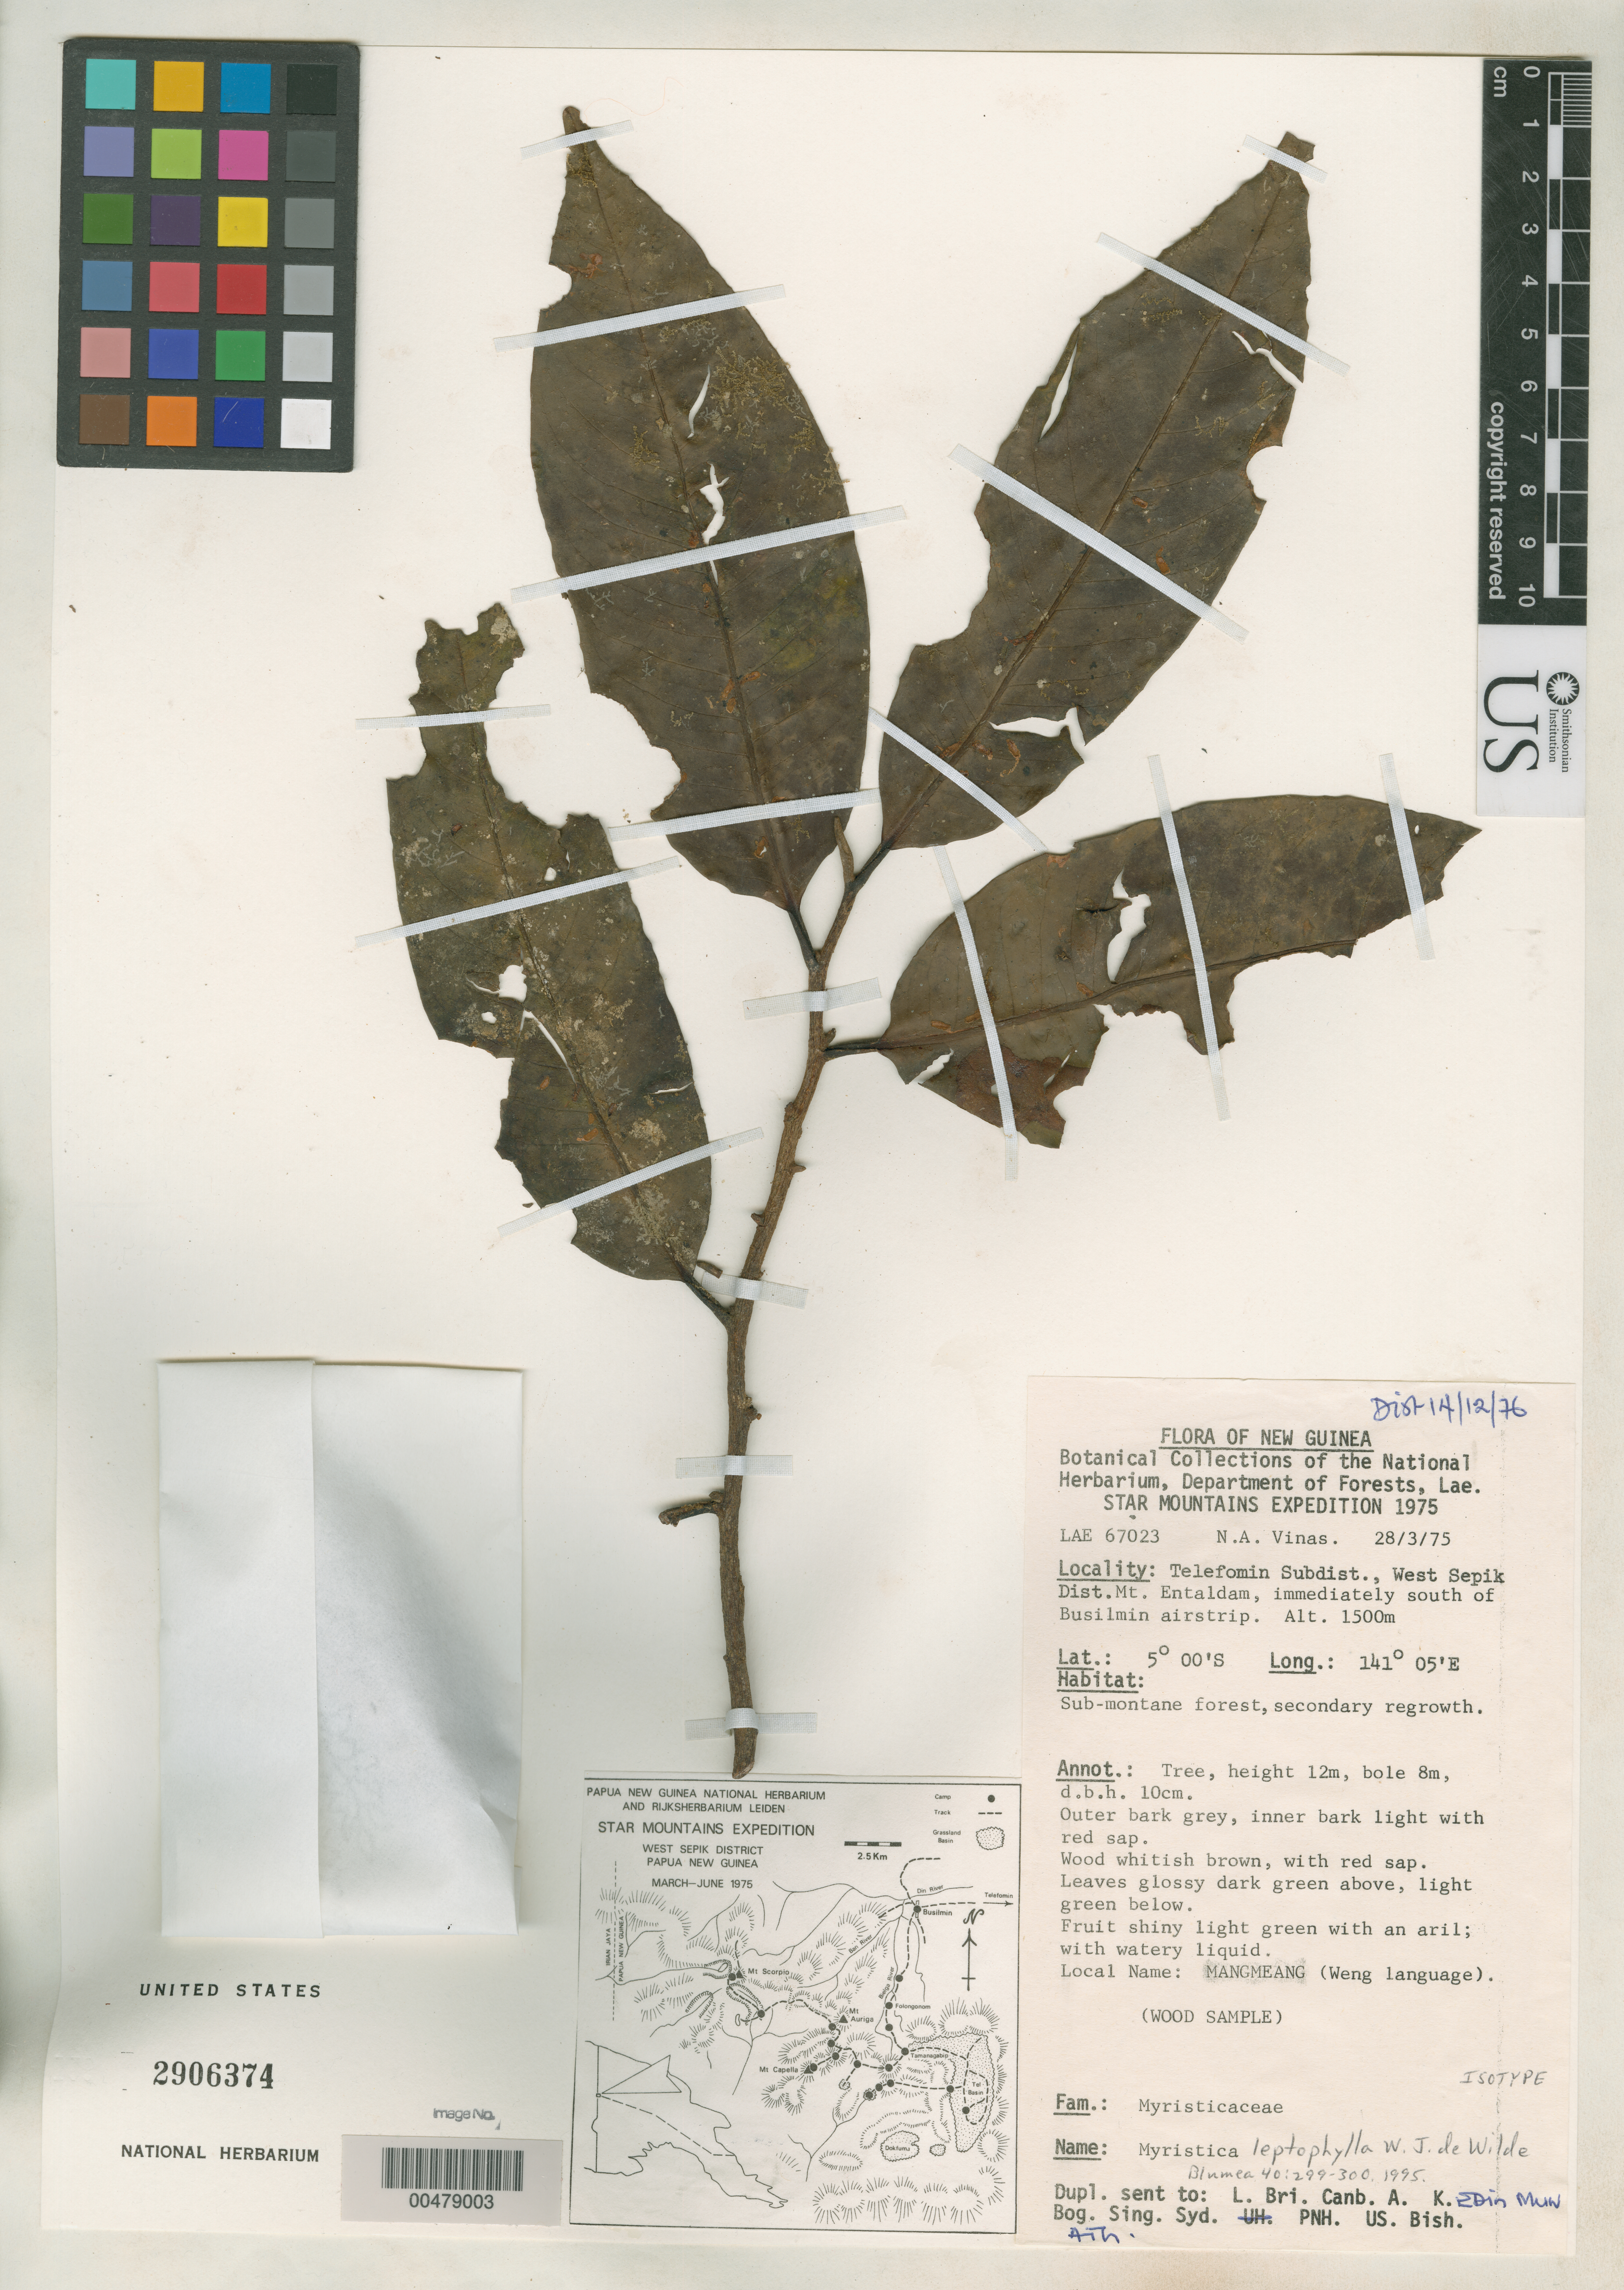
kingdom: Plantae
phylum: Tracheophyta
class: Magnoliopsida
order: Magnoliales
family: Myristicaceae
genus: Myristica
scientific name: Myristica leptophylla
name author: W.J. de Wilde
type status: Isotype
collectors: N. Vinas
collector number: Lae 67023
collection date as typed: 28 Mar 1975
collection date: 1975-03-28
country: Papua New Guinea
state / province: Sandaun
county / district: Telefomin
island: New Guinea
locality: Telefomin subdist., Mt. Entaldam, immediately S of Busilmin airstrip, Star mountains.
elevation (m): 1500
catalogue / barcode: US 2906374